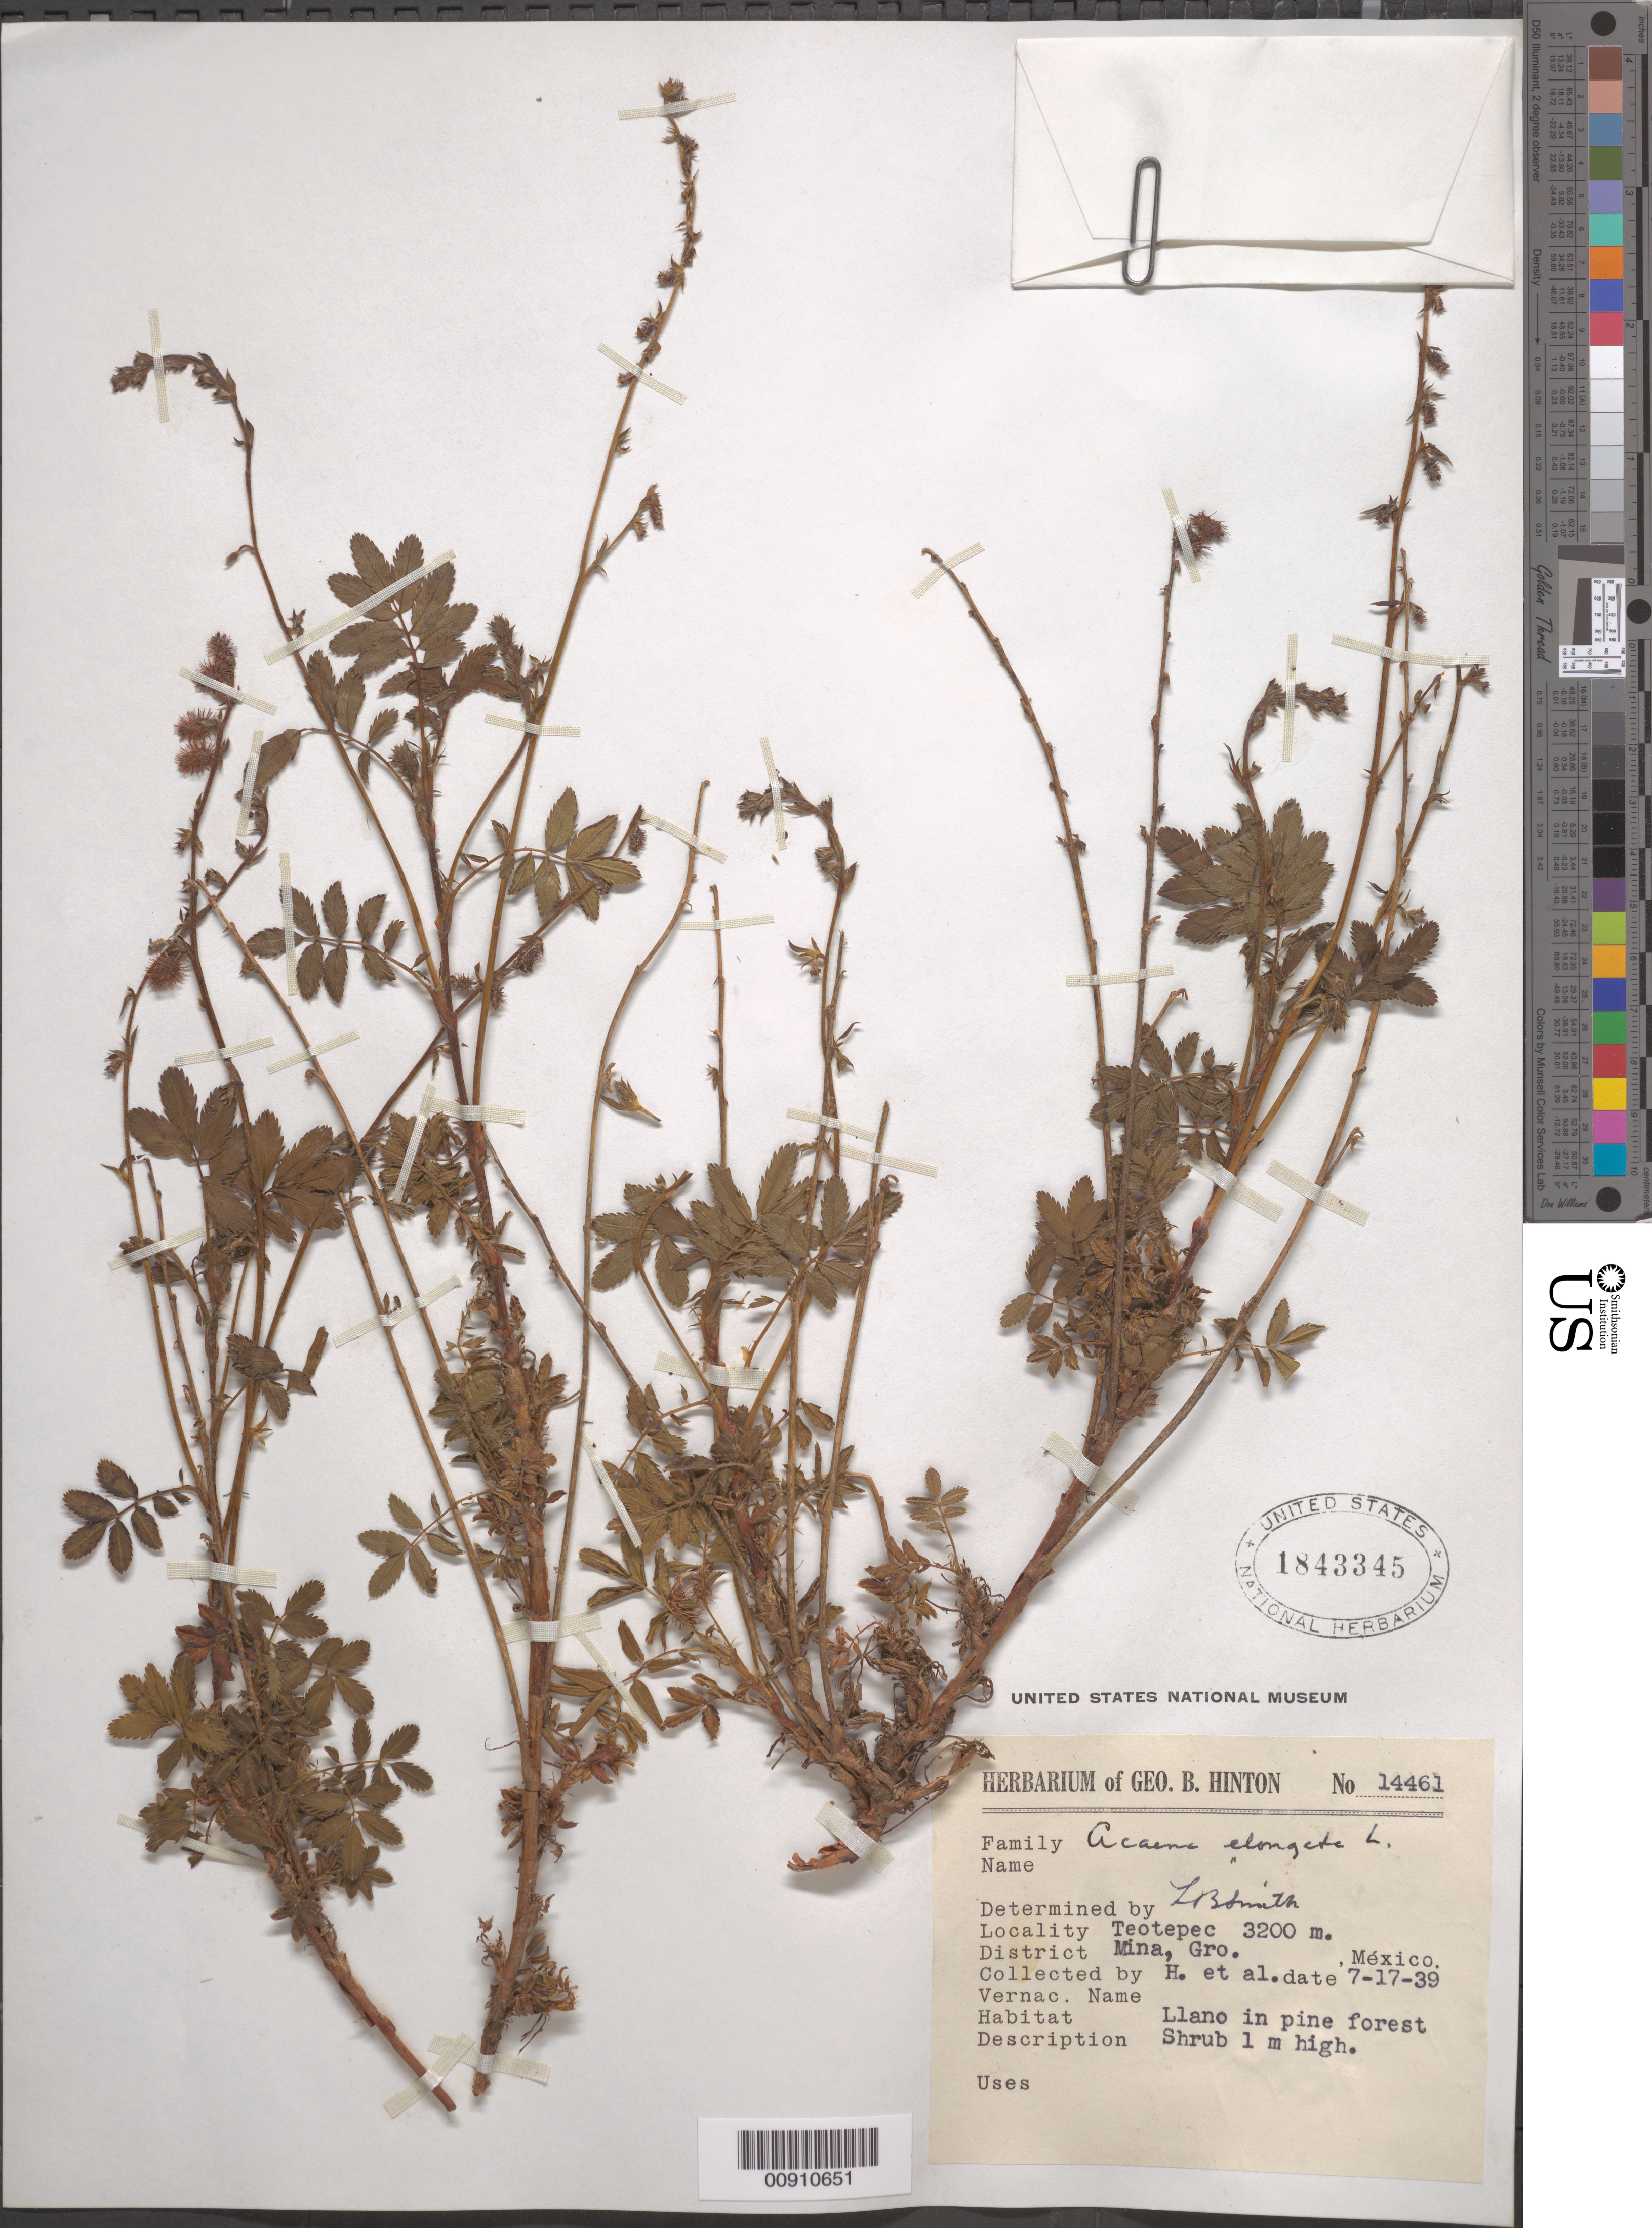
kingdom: Plantae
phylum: Tracheophyta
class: Magnoliopsida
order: Rosales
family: Rosaceae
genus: Acaena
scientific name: Acaena elongata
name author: L.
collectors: G. B. Hinton & et al.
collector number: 14461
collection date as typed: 17 Jul 1939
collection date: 1939-07-17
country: Mexico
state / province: Guerrero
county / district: Mina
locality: Teotepec, District Mina, Guerrero.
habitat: Llano in pine forest.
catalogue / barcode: US 1843345